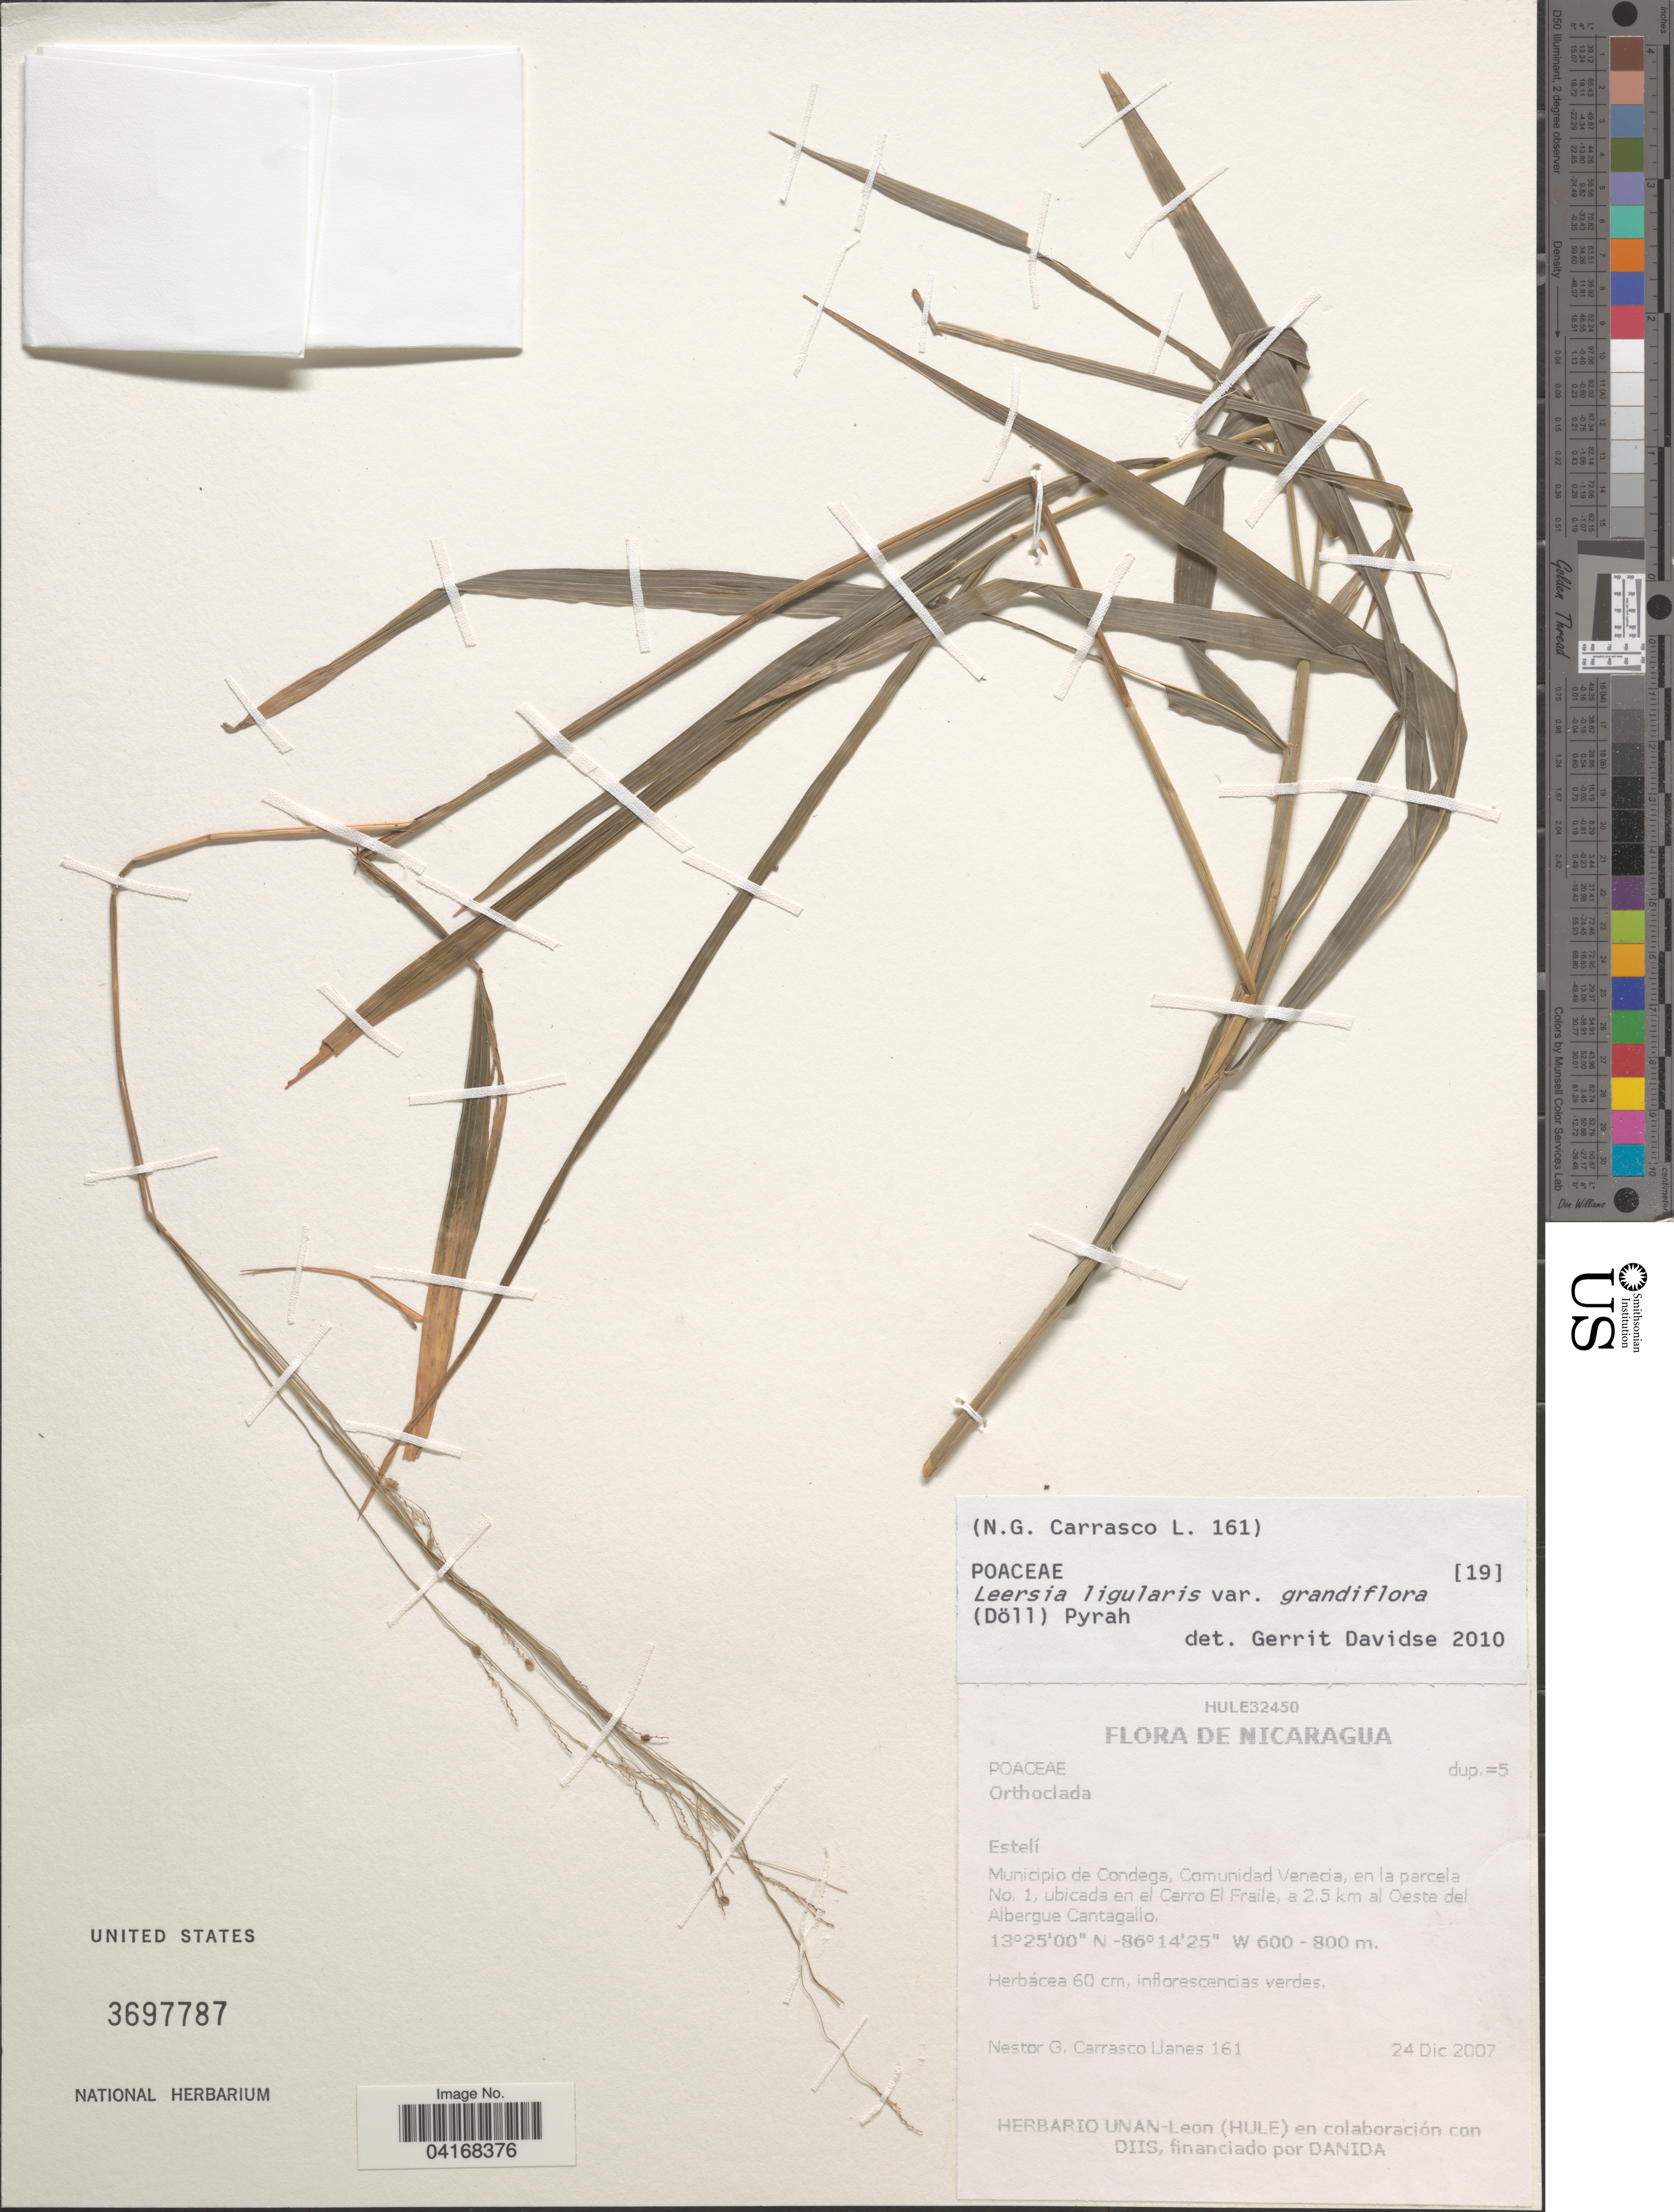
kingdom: Plantae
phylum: Tracheophyta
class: Liliopsida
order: Poales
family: Poaceae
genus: Leersia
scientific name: Leersia ligularis var. grandiflora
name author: Döll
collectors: N. Llanes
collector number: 161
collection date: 2007-12-24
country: Nicaragua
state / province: Esteli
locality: Municipio de Condega, Comunidad Veneda, en la parcela No. 1, ubicada en el Cerro El Fraile, a 2.5 km al Oeste del Albergue Cantagallo.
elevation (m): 600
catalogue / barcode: US 3697787